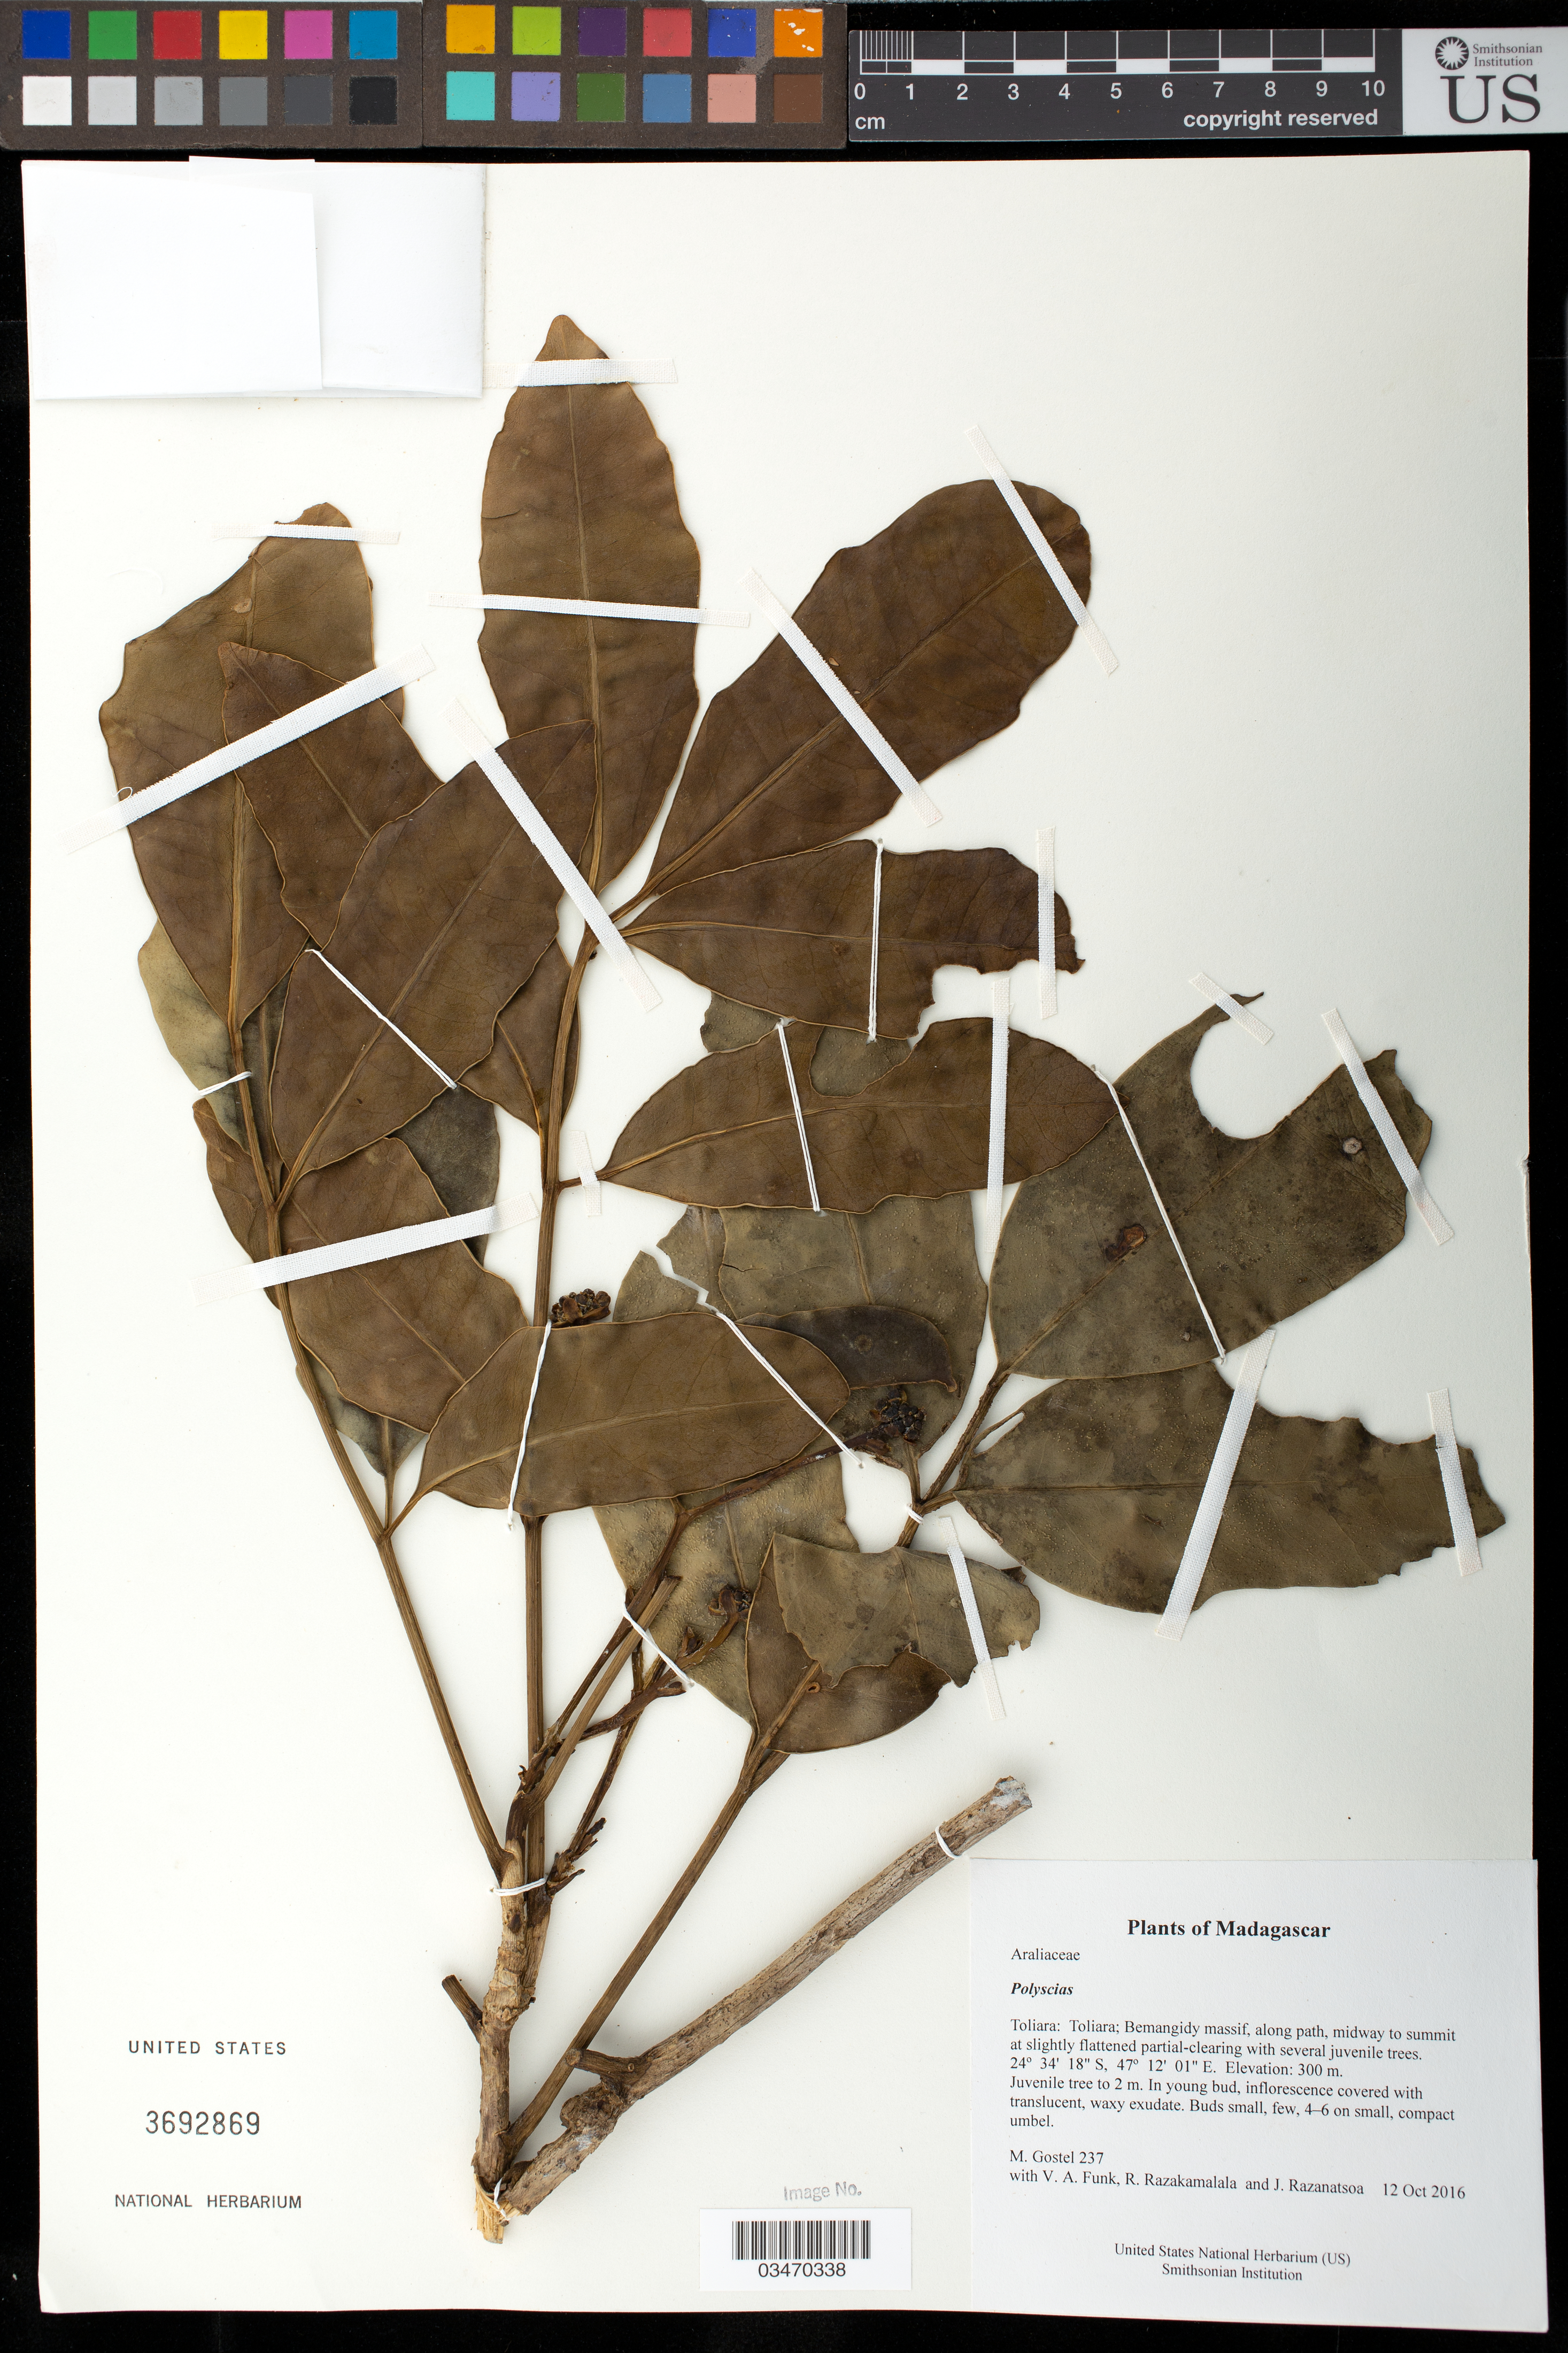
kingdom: Plantae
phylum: Tracheophyta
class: Magnoliopsida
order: Apiales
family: Araliaceae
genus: Polyscias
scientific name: Polyscias sp.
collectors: V. Funk, R. Razakamalala & J. Razanatsoa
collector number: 237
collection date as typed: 12 Oct 2016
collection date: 2016-10-12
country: Madagascar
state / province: Anosy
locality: Toliara; Bemangidy massif, along path, midway to summit at slightly flattened partial-clearing with several juvenile trees.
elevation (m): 300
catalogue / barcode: US 3692869